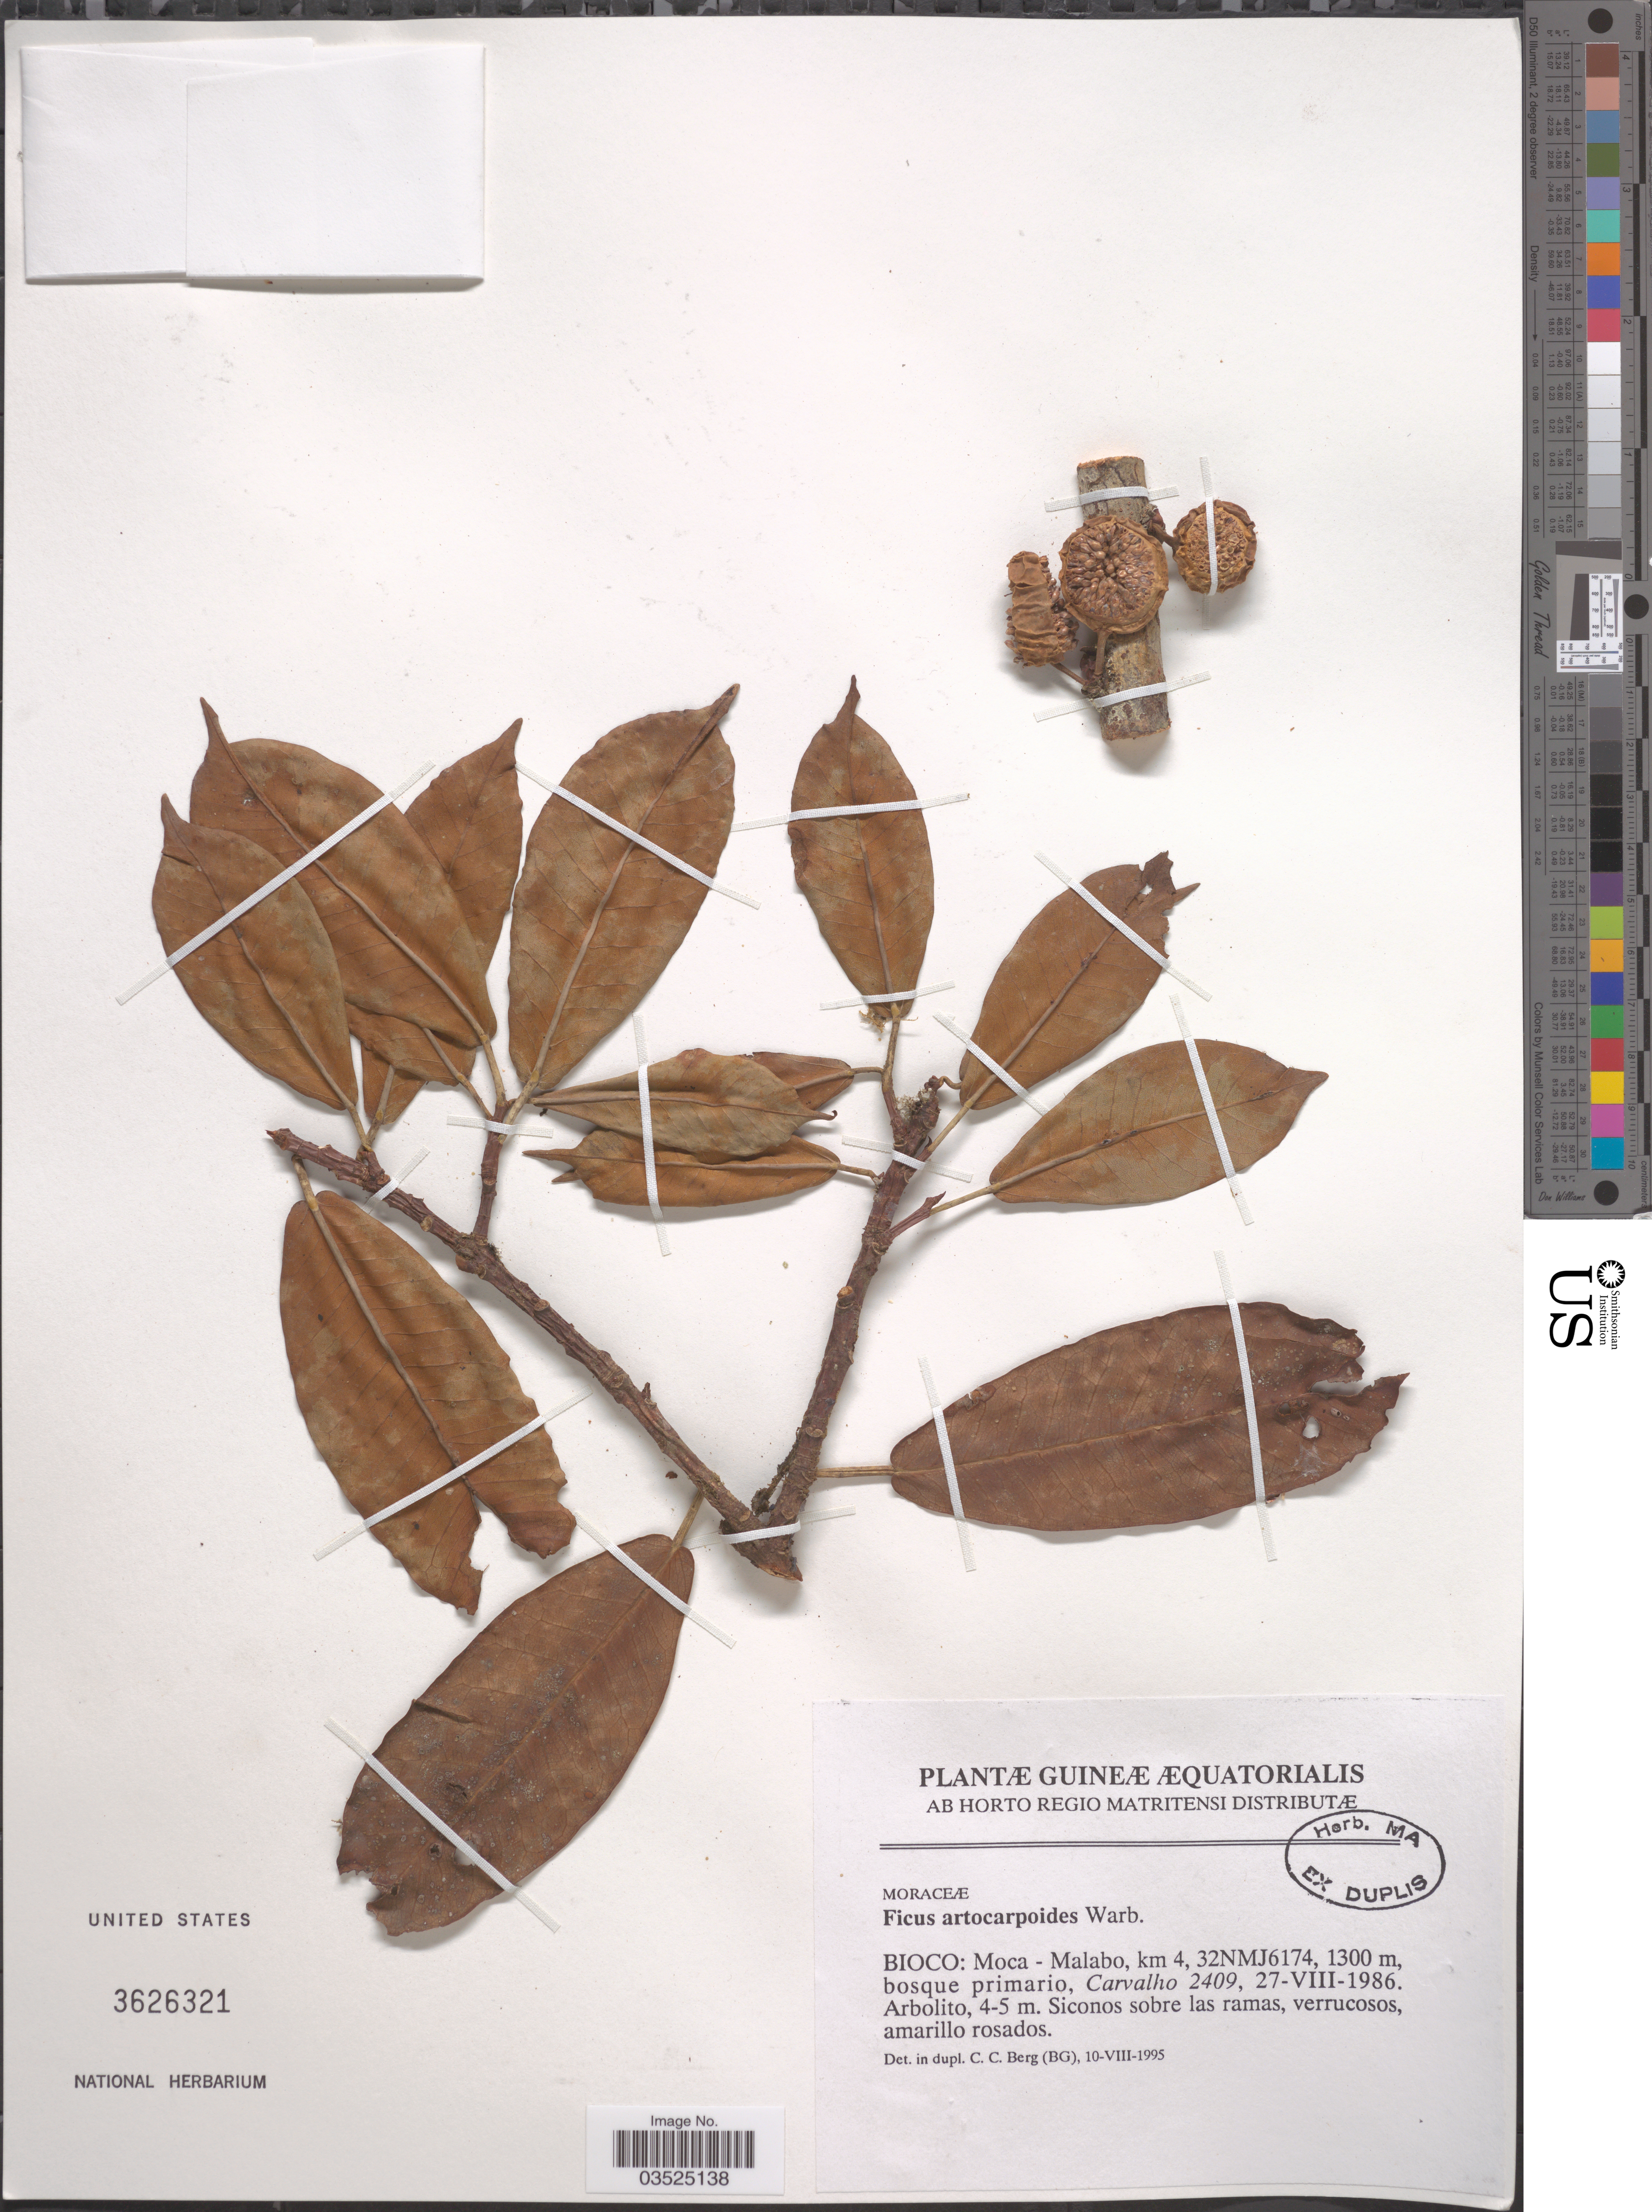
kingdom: Plantae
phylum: Tracheophyta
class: Magnoliopsida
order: Rosales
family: Moraceae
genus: Ficus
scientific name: Ficus artocarpoides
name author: Warb.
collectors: Carvalho, --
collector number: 2409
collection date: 1986-08-27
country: Equatorial Guinea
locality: Guineae Aequatorialis. Bioco: Moca - Malabo, km 4, 32NMJ6174.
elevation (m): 1300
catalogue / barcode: US 3626321